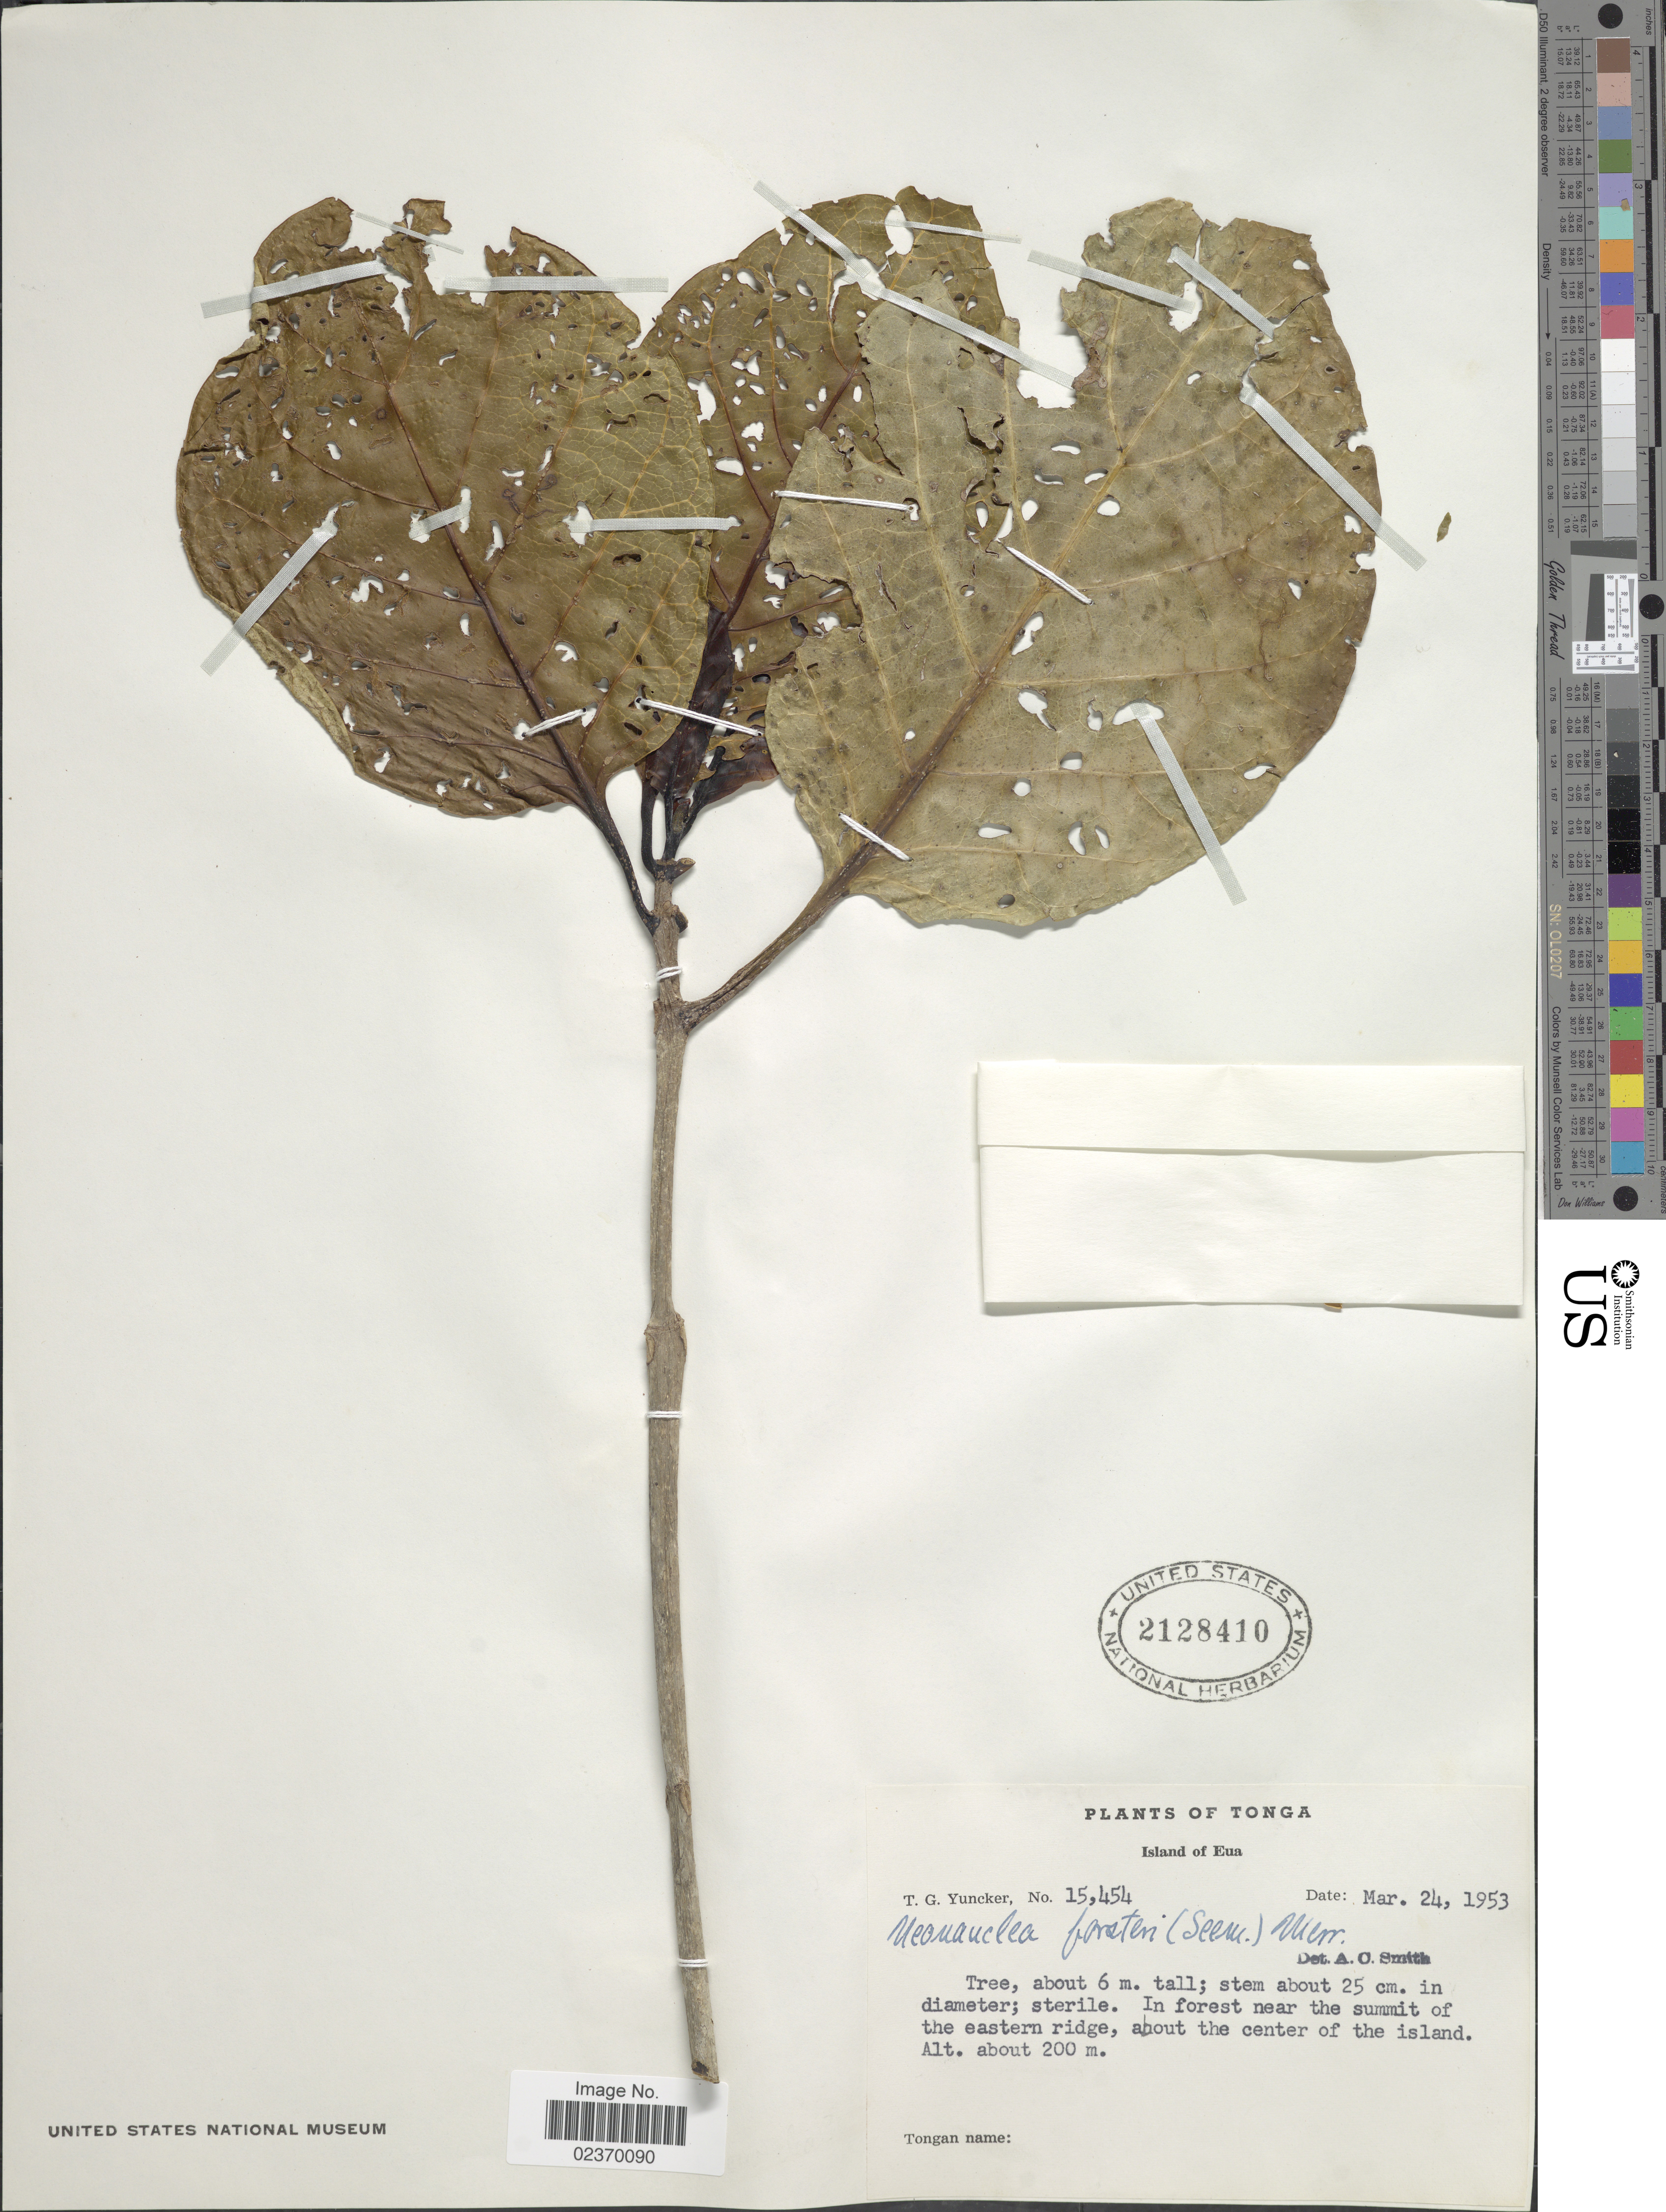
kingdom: Plantae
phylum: Tracheophyta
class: Magnoliopsida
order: Gentianales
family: Rubiaceae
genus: Neonauclea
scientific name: Neonauclea forsteri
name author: (Seem.) Merr.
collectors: T. G. Yuncker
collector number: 15454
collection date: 1953-03-24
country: Tonga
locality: Island of Eua. In forest near the summit of the eastern ridge, about the center of the island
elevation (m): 200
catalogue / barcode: US 2128410